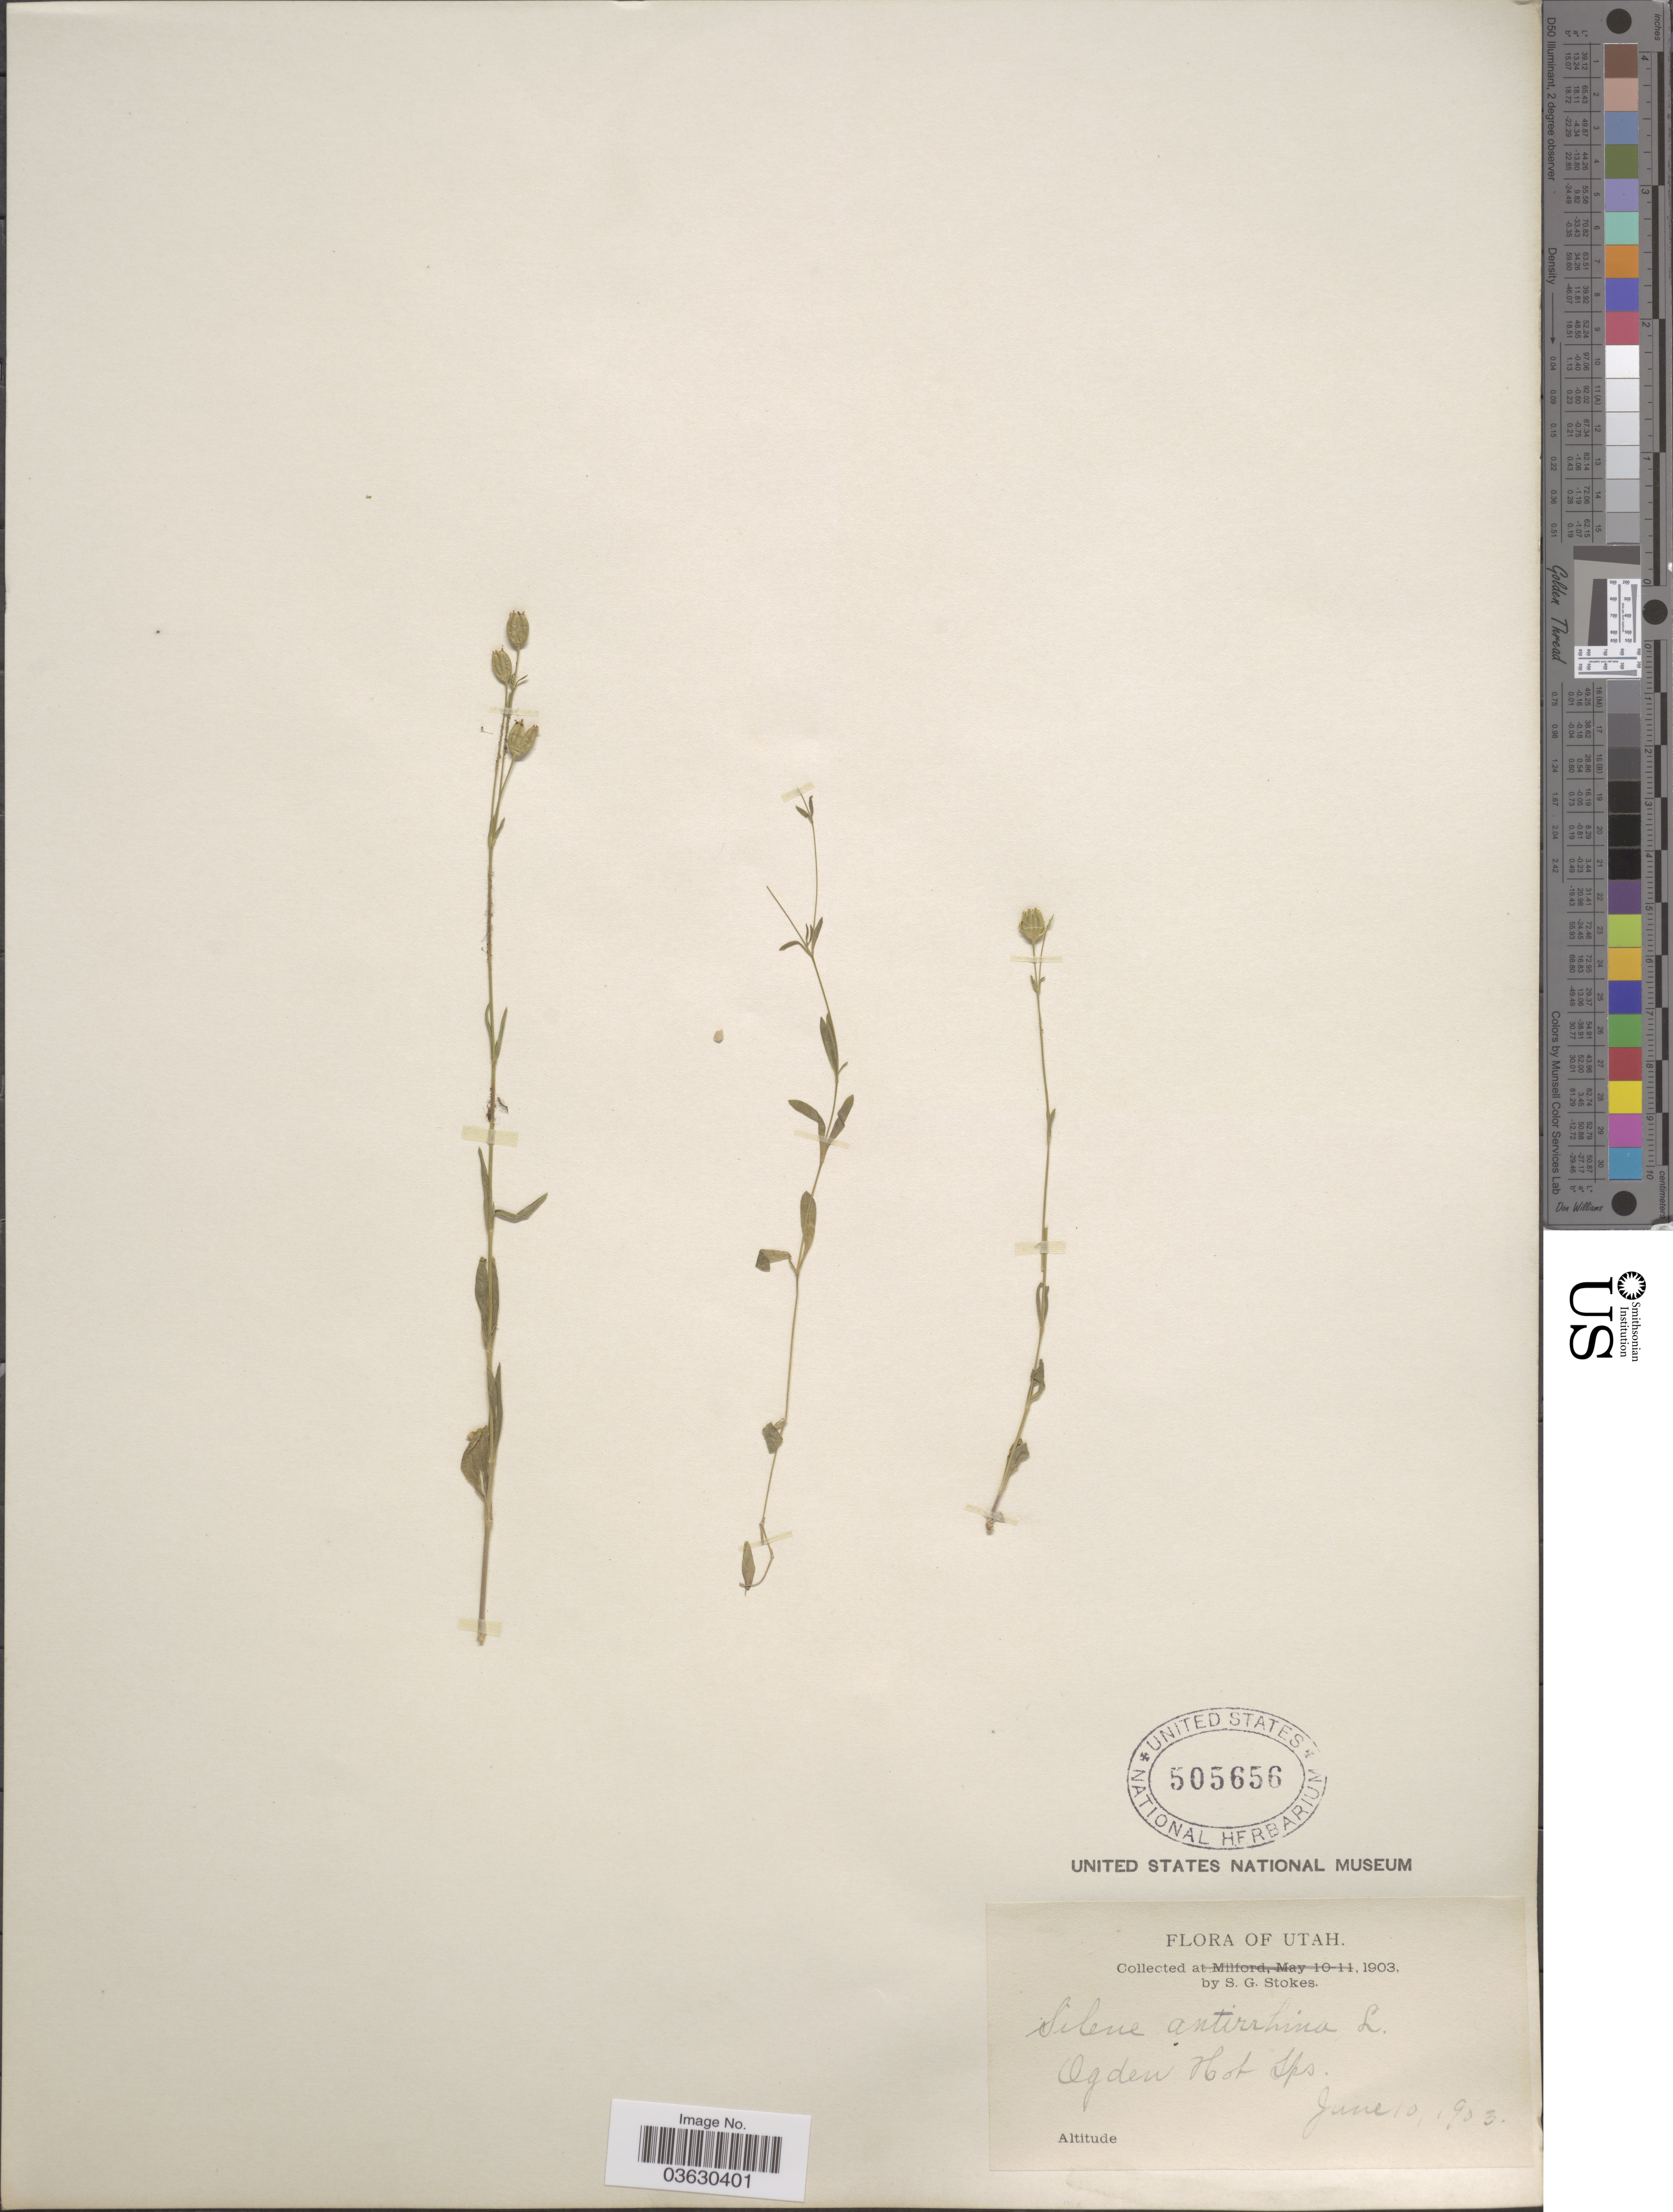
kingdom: Plantae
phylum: Tracheophyta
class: Magnoliopsida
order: Caryophyllales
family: Caryophyllaceae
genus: Silene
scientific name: Silene antirrhina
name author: L.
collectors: S. G. Stokes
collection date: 1903-06-10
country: United States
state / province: Utah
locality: Ogden Hot Sps.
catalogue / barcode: US 505656